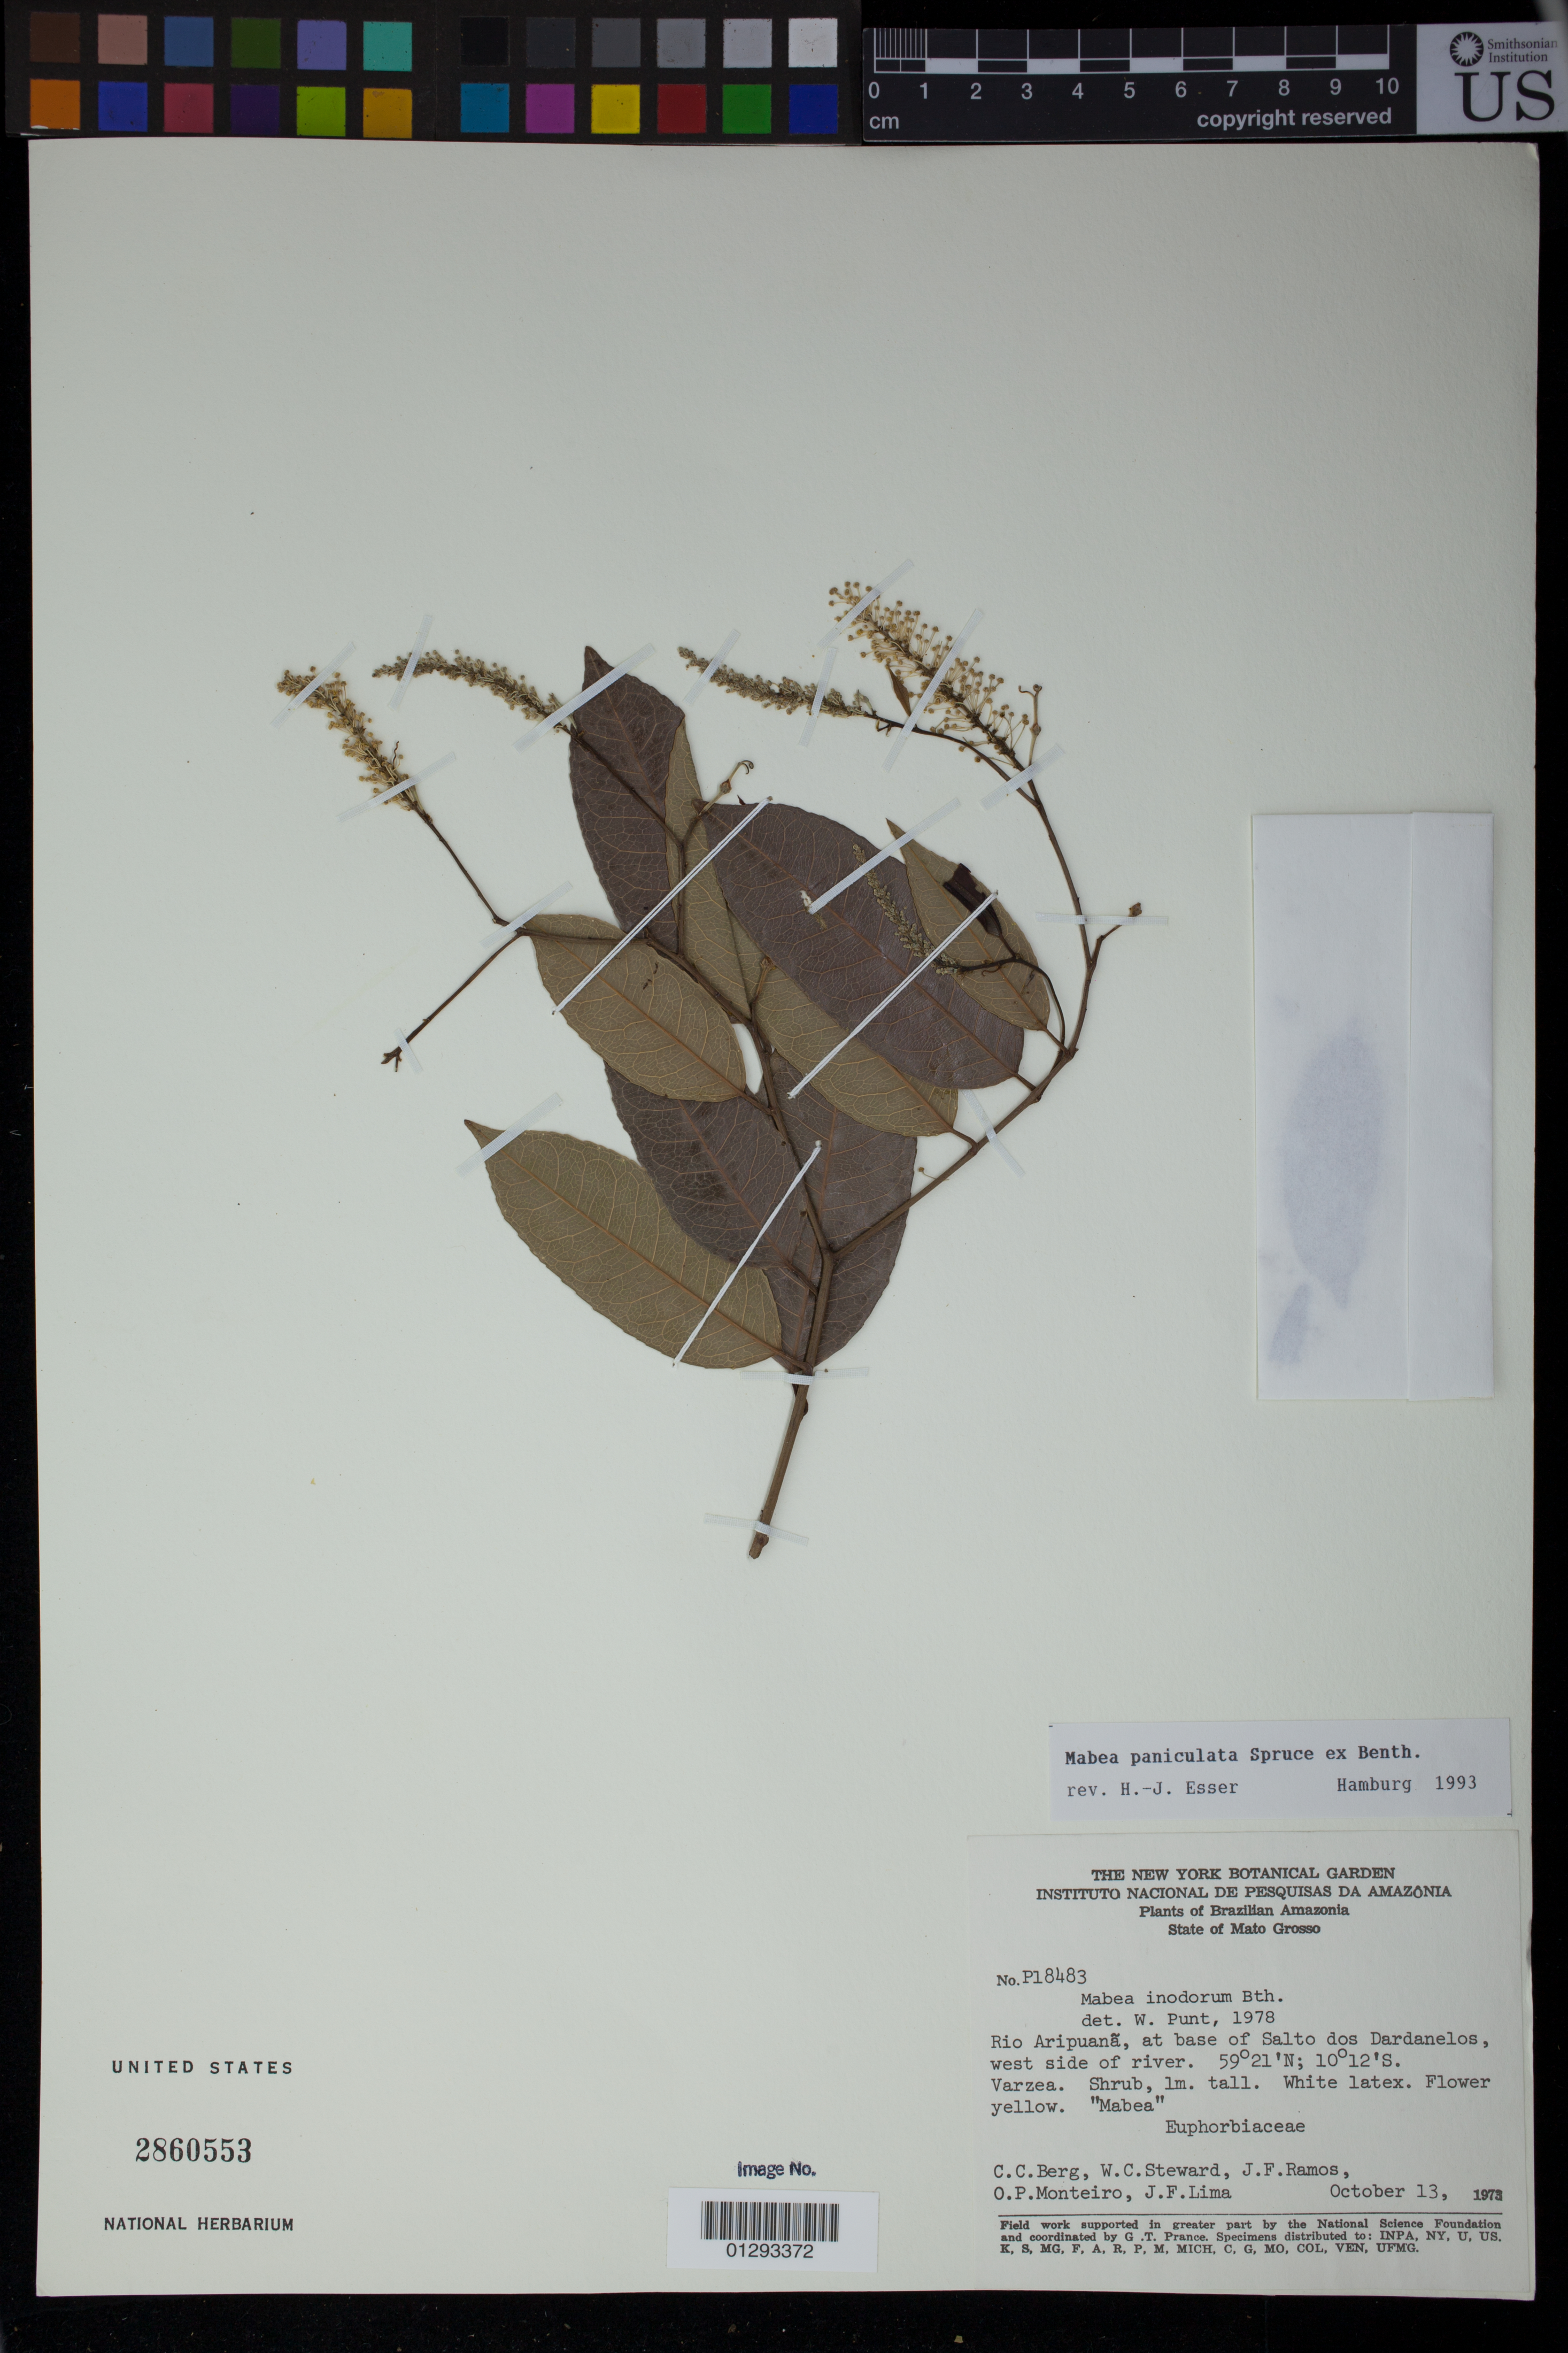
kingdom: Plantae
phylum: Tracheophyta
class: Magnoliopsida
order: Malpighiales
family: Euphorbiaceae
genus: Mabea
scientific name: Mabea paniculata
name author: Spruce ex Benth.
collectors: C. C. Berg, W. C. Steward, J. F. Ramos, O. P. Monteiro & J. F. Lima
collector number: P18483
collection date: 1973-10-13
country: Brazil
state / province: Mato Grosso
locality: Rio Aripuana, at base of Salto dos Dardanelos, west side of river.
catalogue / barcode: US 2860553